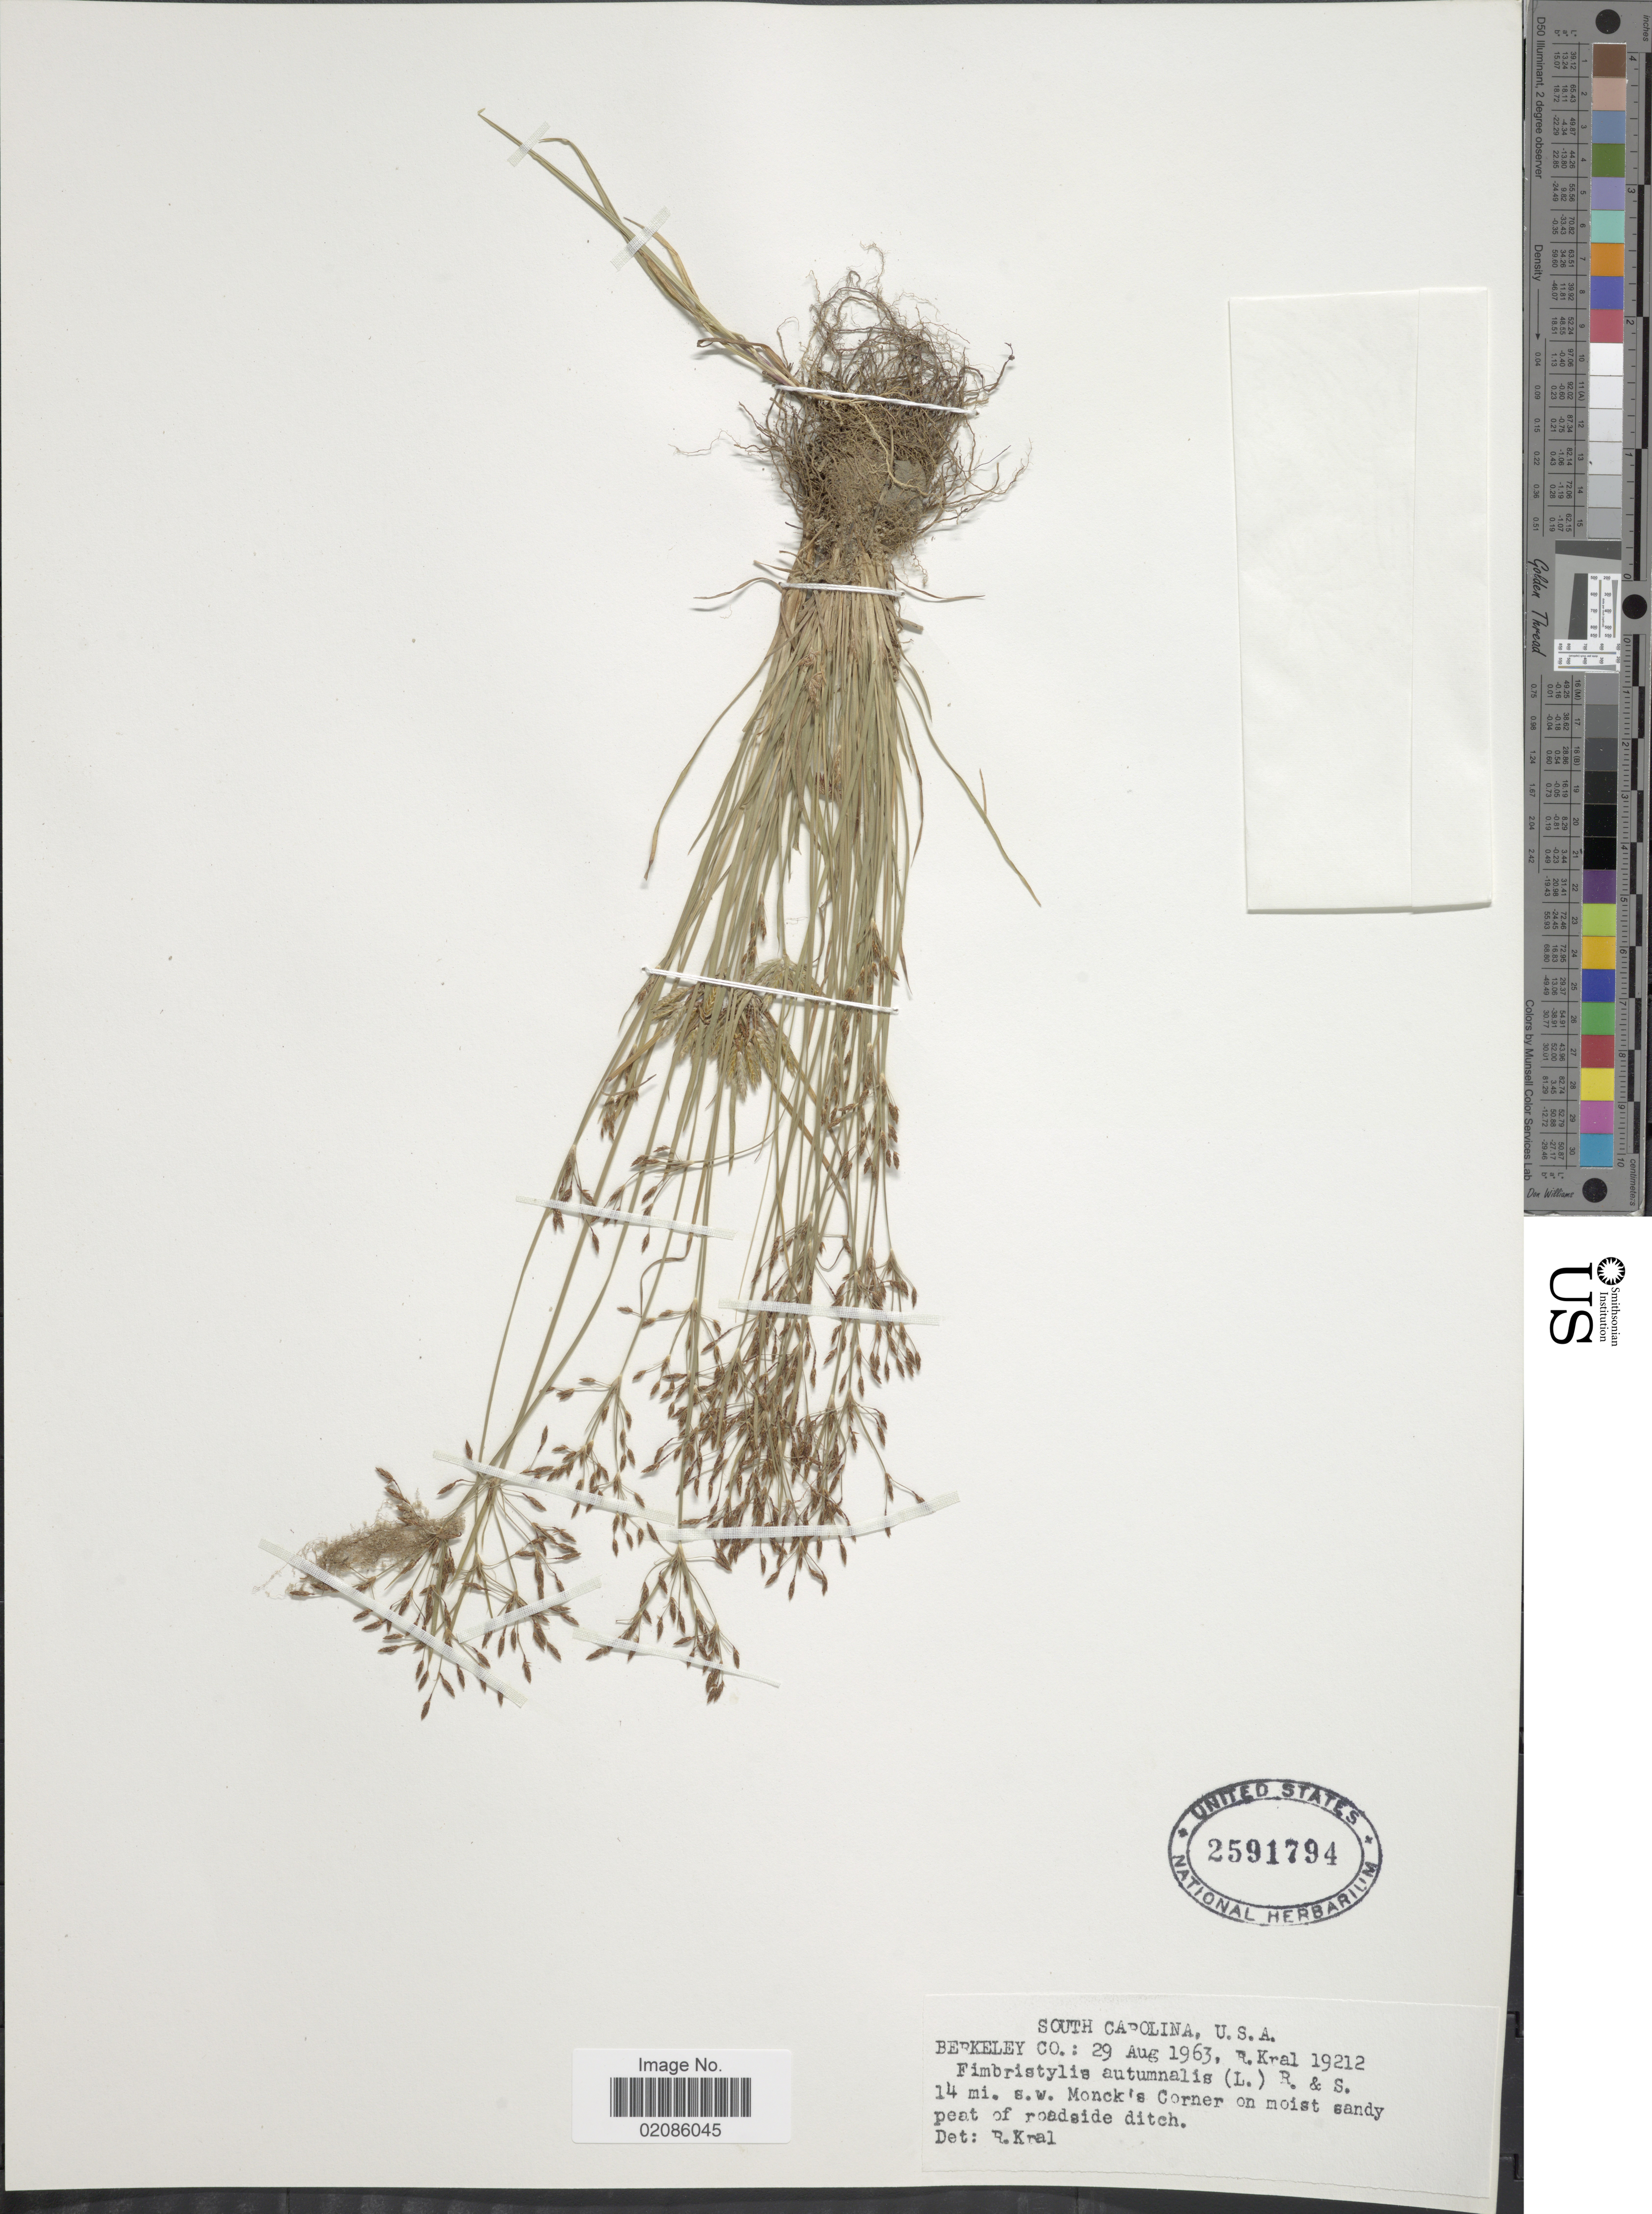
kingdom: Plantae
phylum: Tracheophyta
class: Liliopsida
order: Poales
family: Cyperaceae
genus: Fimbristylis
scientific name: Fimbristylis autumnalis (L.) Roem. & Schult.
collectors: R. Kral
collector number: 19212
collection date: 1963-08-29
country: United States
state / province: South Carolina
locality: Berkeley Co. 14 mi. s.w. Monck's Corner on moist sandy peat of roadside ditch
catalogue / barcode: US 2591794